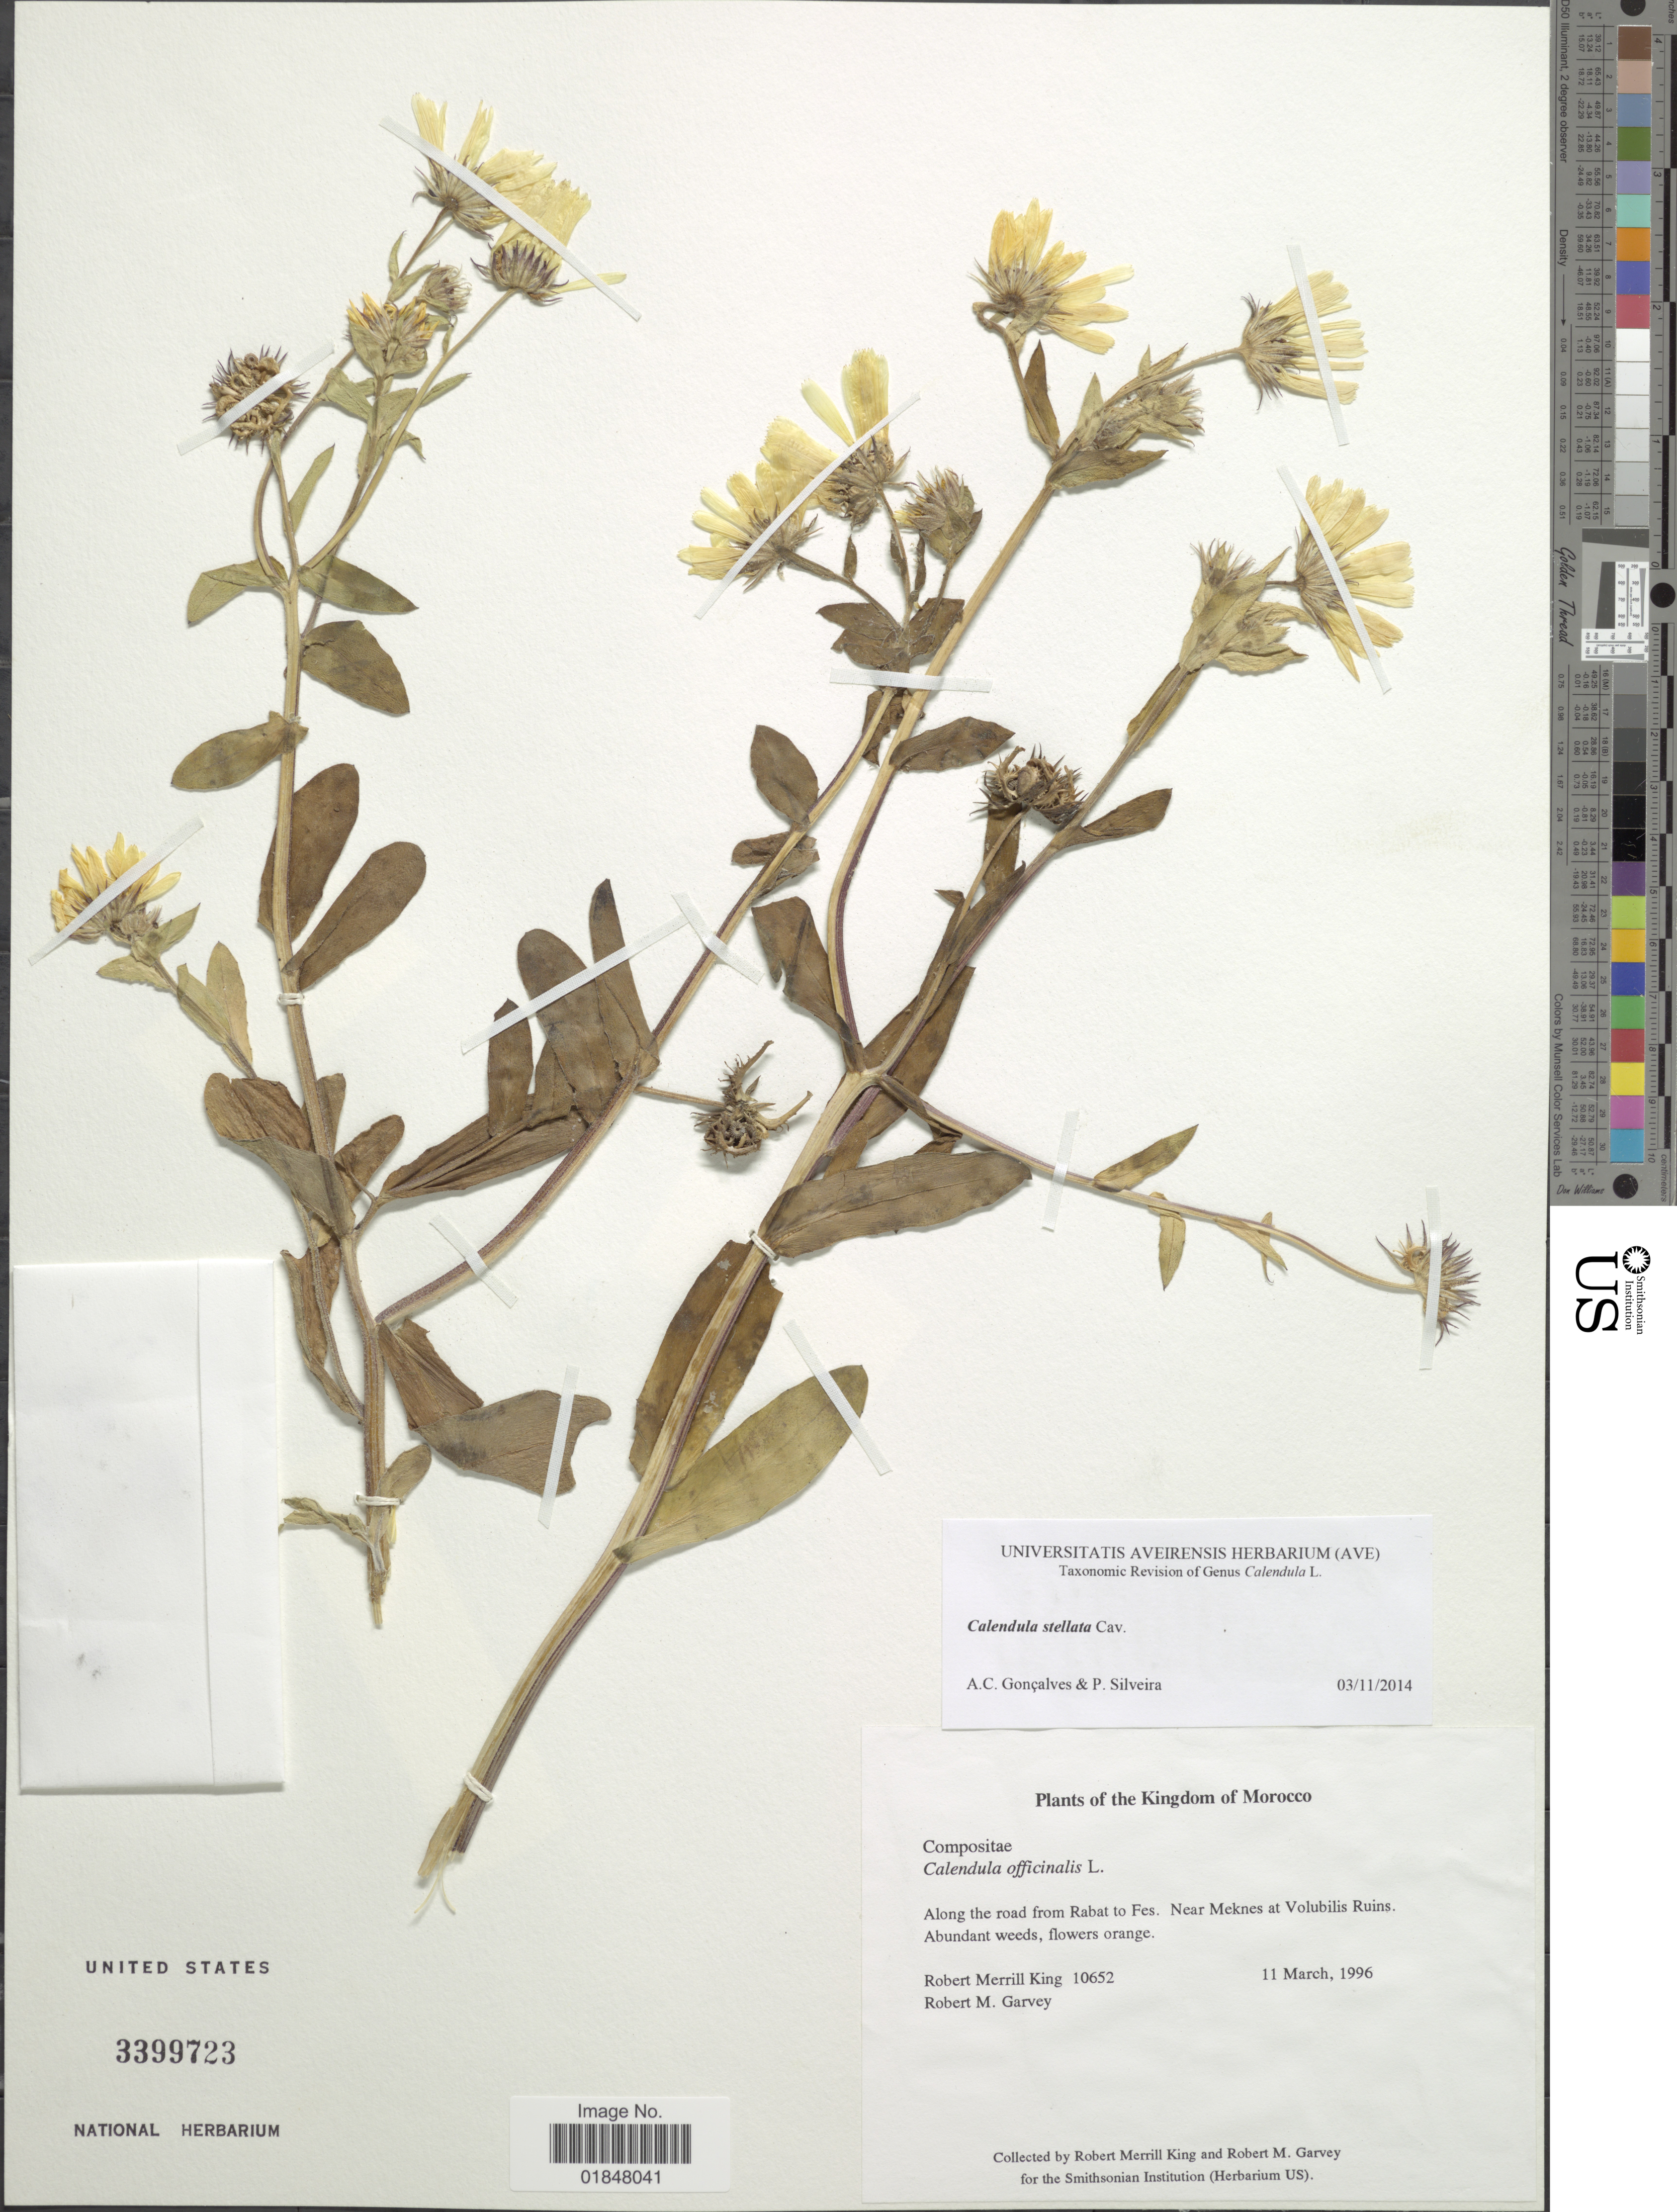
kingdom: Plantae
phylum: Tracheophyta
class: Magnoliopsida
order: Asterales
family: Asteraceae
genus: Calendula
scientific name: Calendula stellata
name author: Cav.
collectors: R. M. King & R. Garvey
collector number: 10652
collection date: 1996-03-11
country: Morocco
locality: Along the road from Rabat to Fes. Near Meknes at Volubilis Ruins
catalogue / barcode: US 3399723